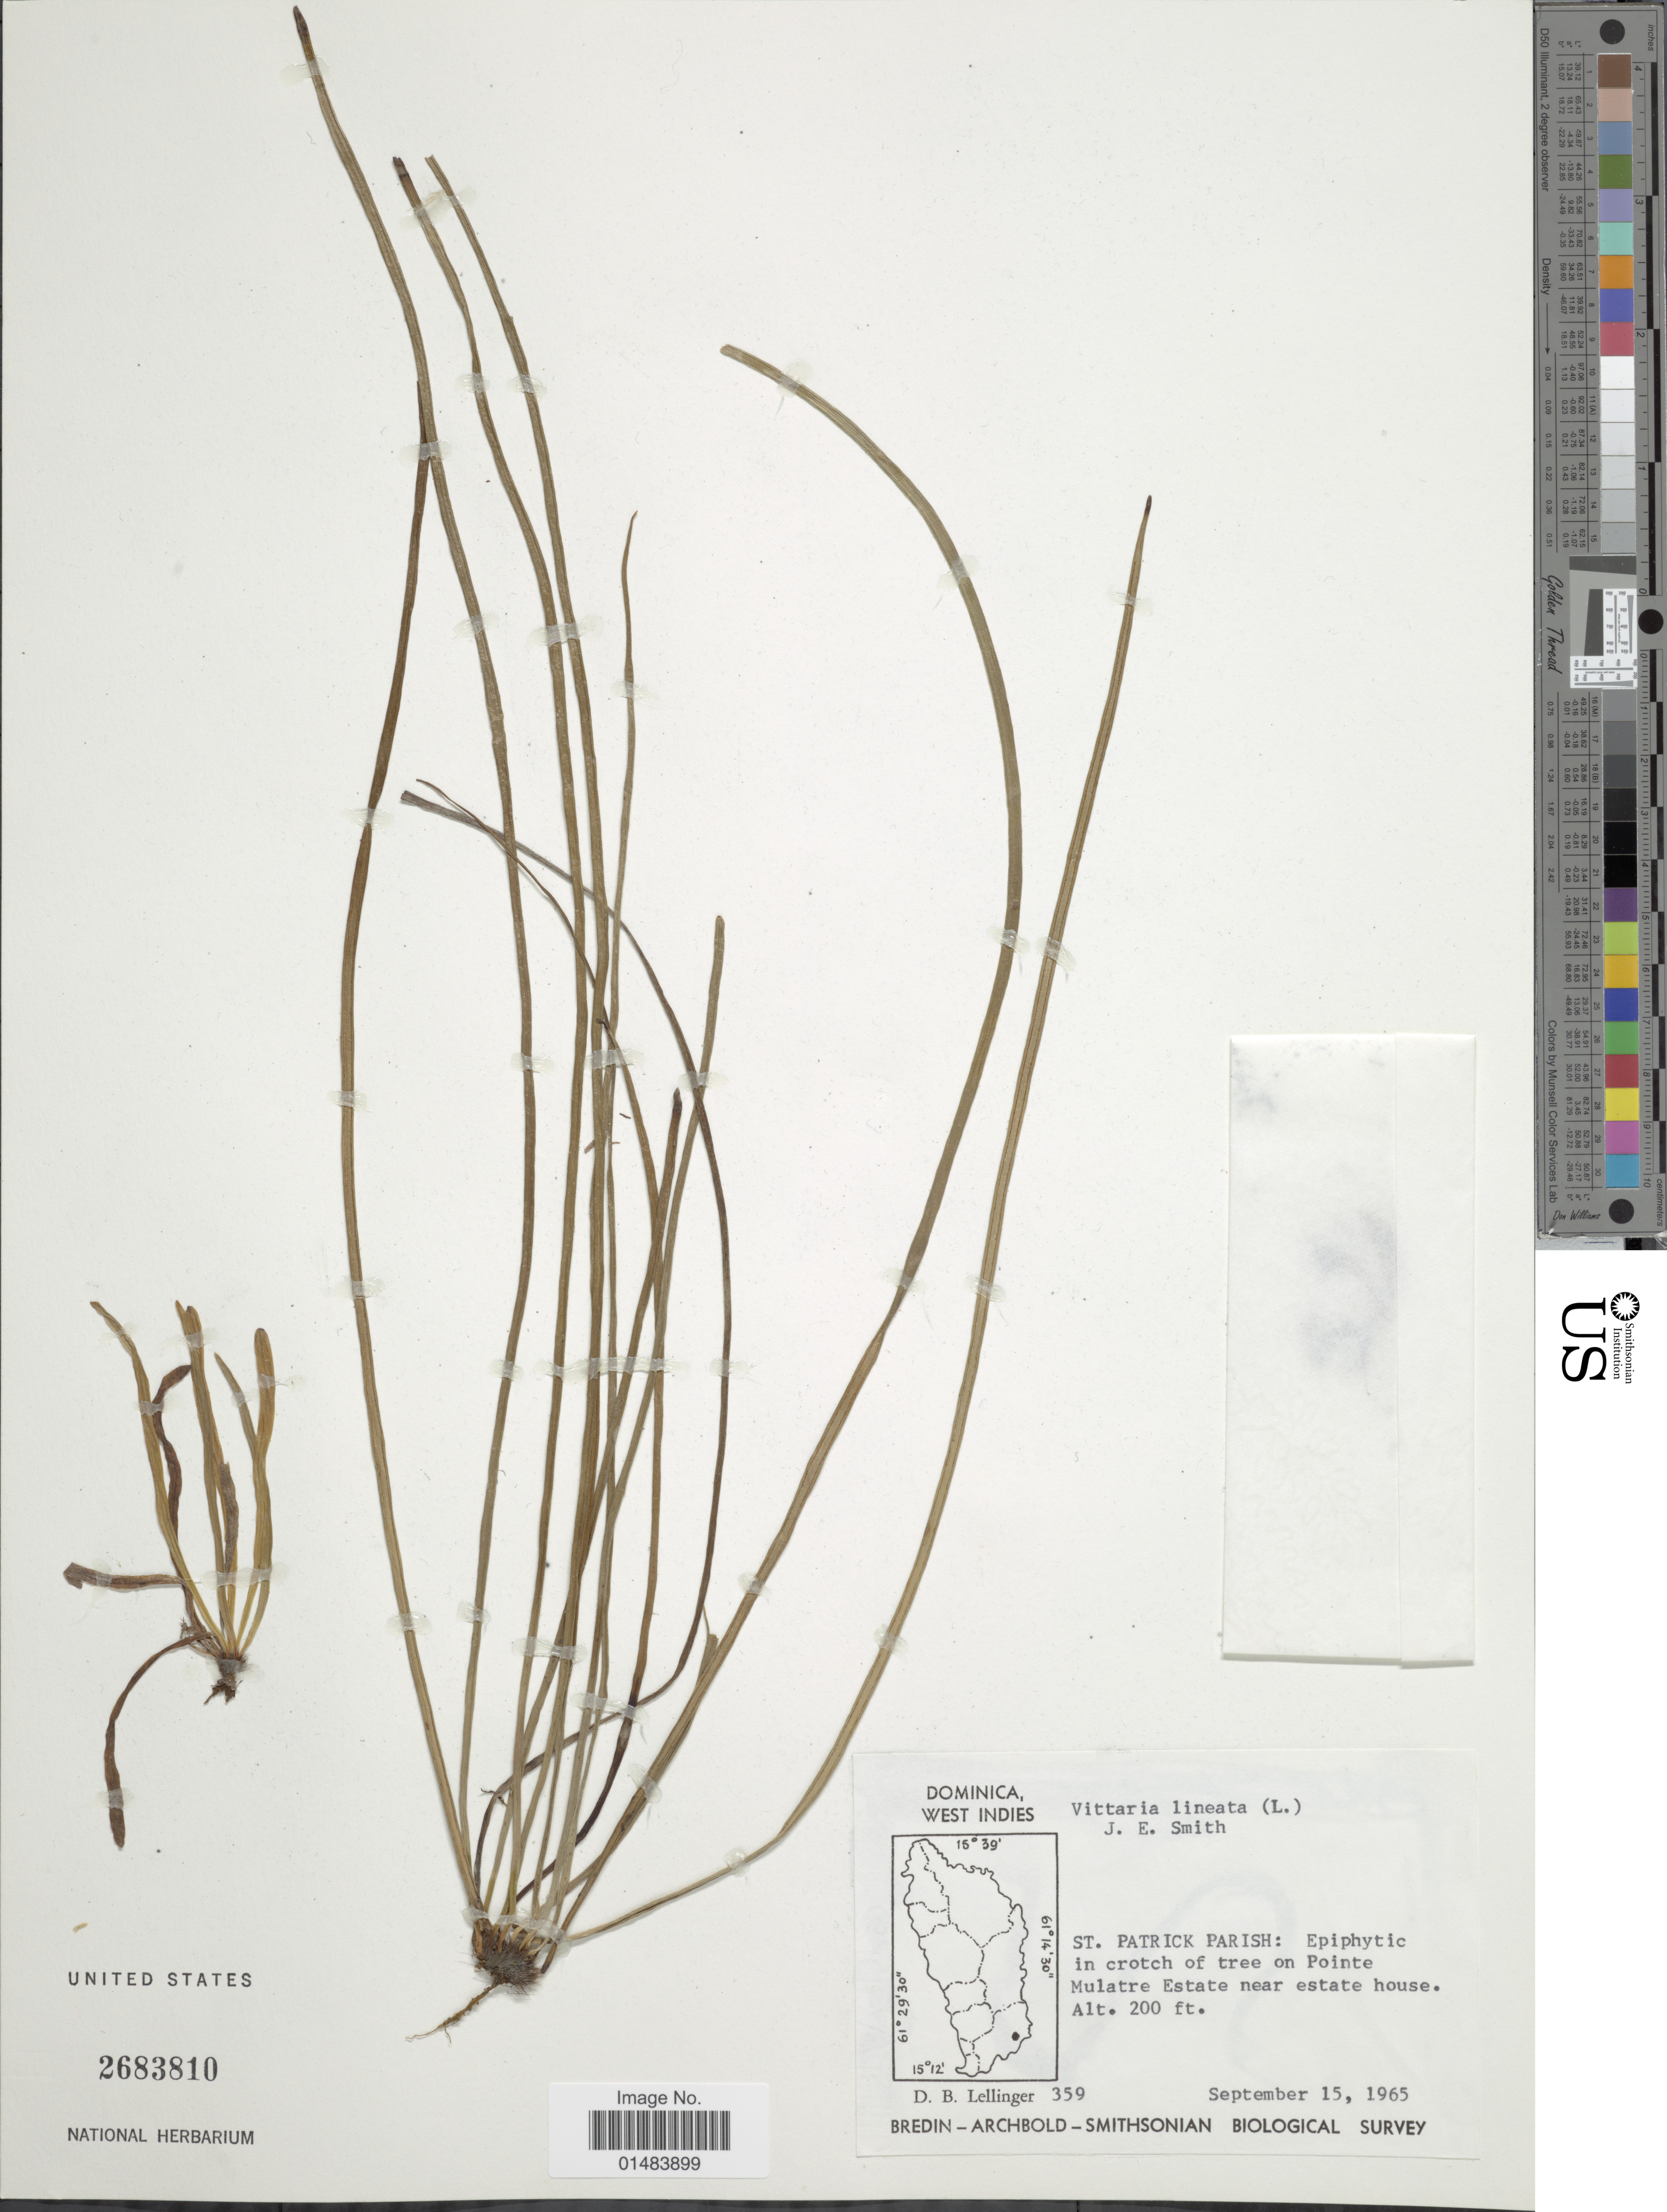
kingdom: Plantae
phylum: Tracheophyta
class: Polypodiopsida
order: Polypodiales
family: Pteridaceae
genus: Vittaria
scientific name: Vittaria lineata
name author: (L.) Sm.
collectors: D. B. Lellinger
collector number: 359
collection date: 1965-09-15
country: Dominica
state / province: St. Patrick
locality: Dominca, West Indies, St. Patrick Parish: Pointe Mulatre Estate near estate house.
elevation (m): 61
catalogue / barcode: US 2683810